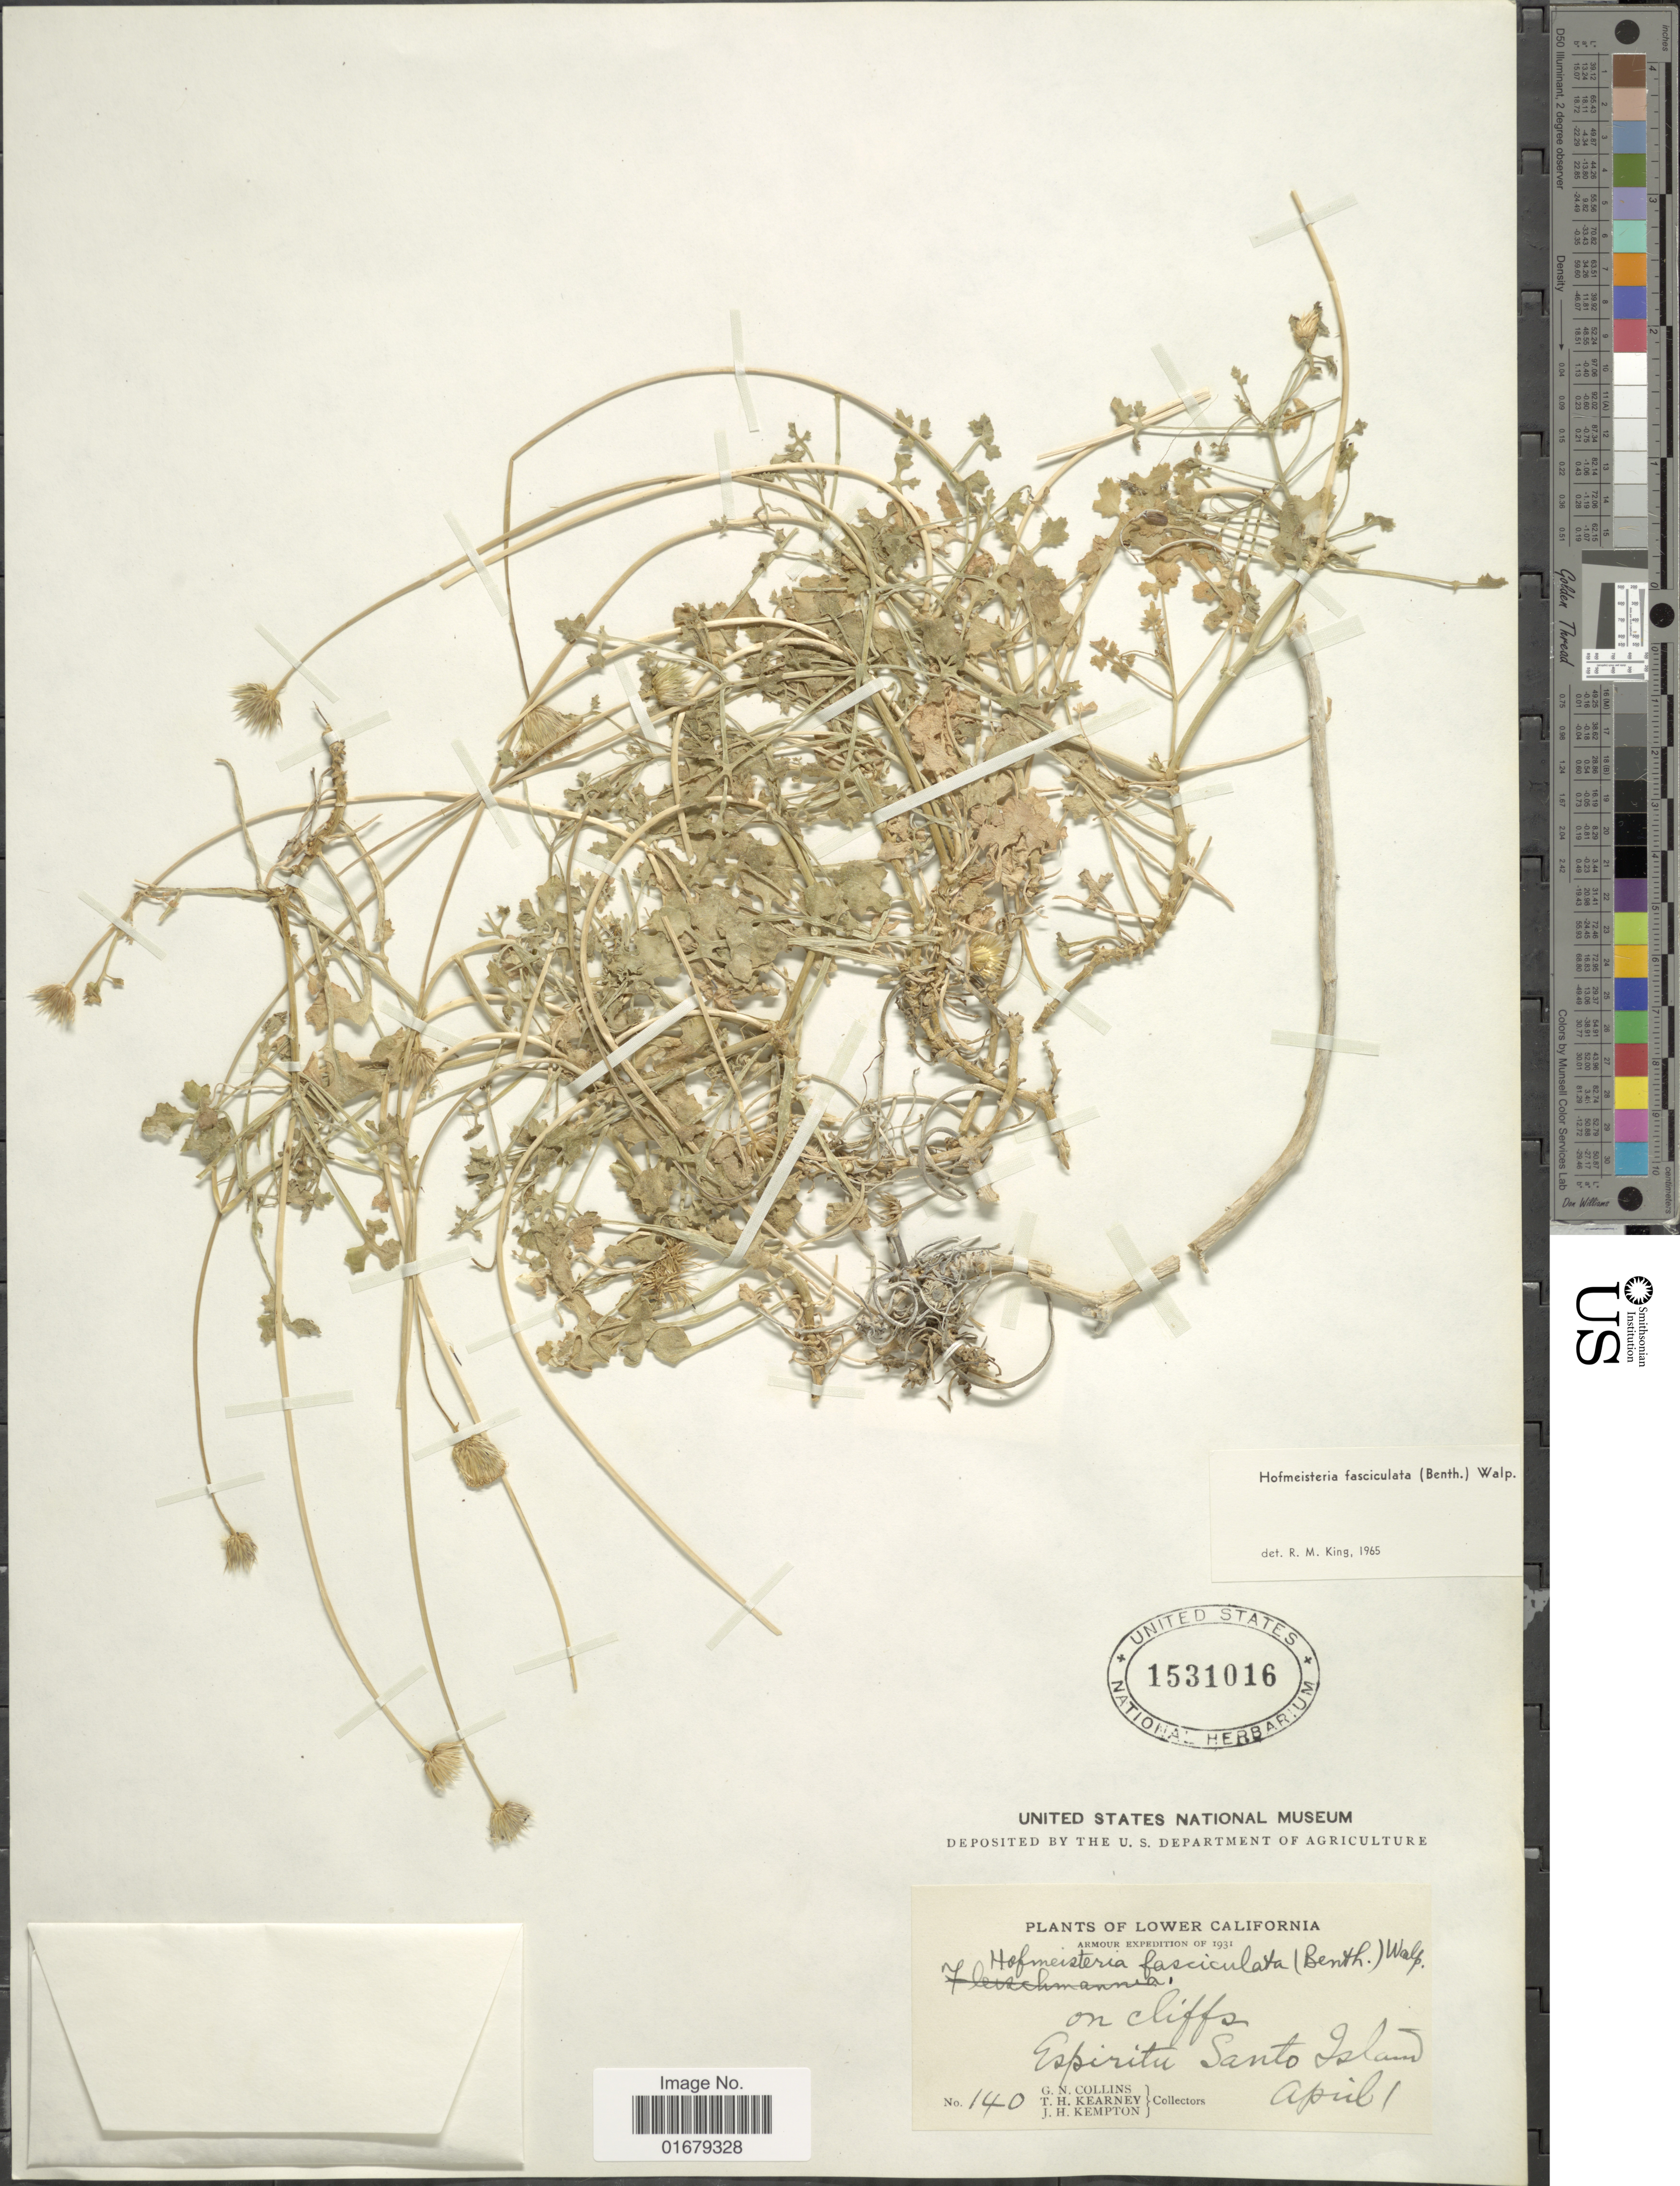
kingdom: Plantae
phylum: Tracheophyta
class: Magnoliopsida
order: Asterales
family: Asteraceae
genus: Hofmeisteria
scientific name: Hofmeisteria fasciculata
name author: (Benth.) Walp.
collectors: G. Collins, T. H. Kearney & J. H. Kempton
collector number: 140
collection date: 1931-04-01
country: Mexico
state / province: Baja California Sur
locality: Lower California, on cliffs Espiritu Santo Island.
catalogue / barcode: US 1531016